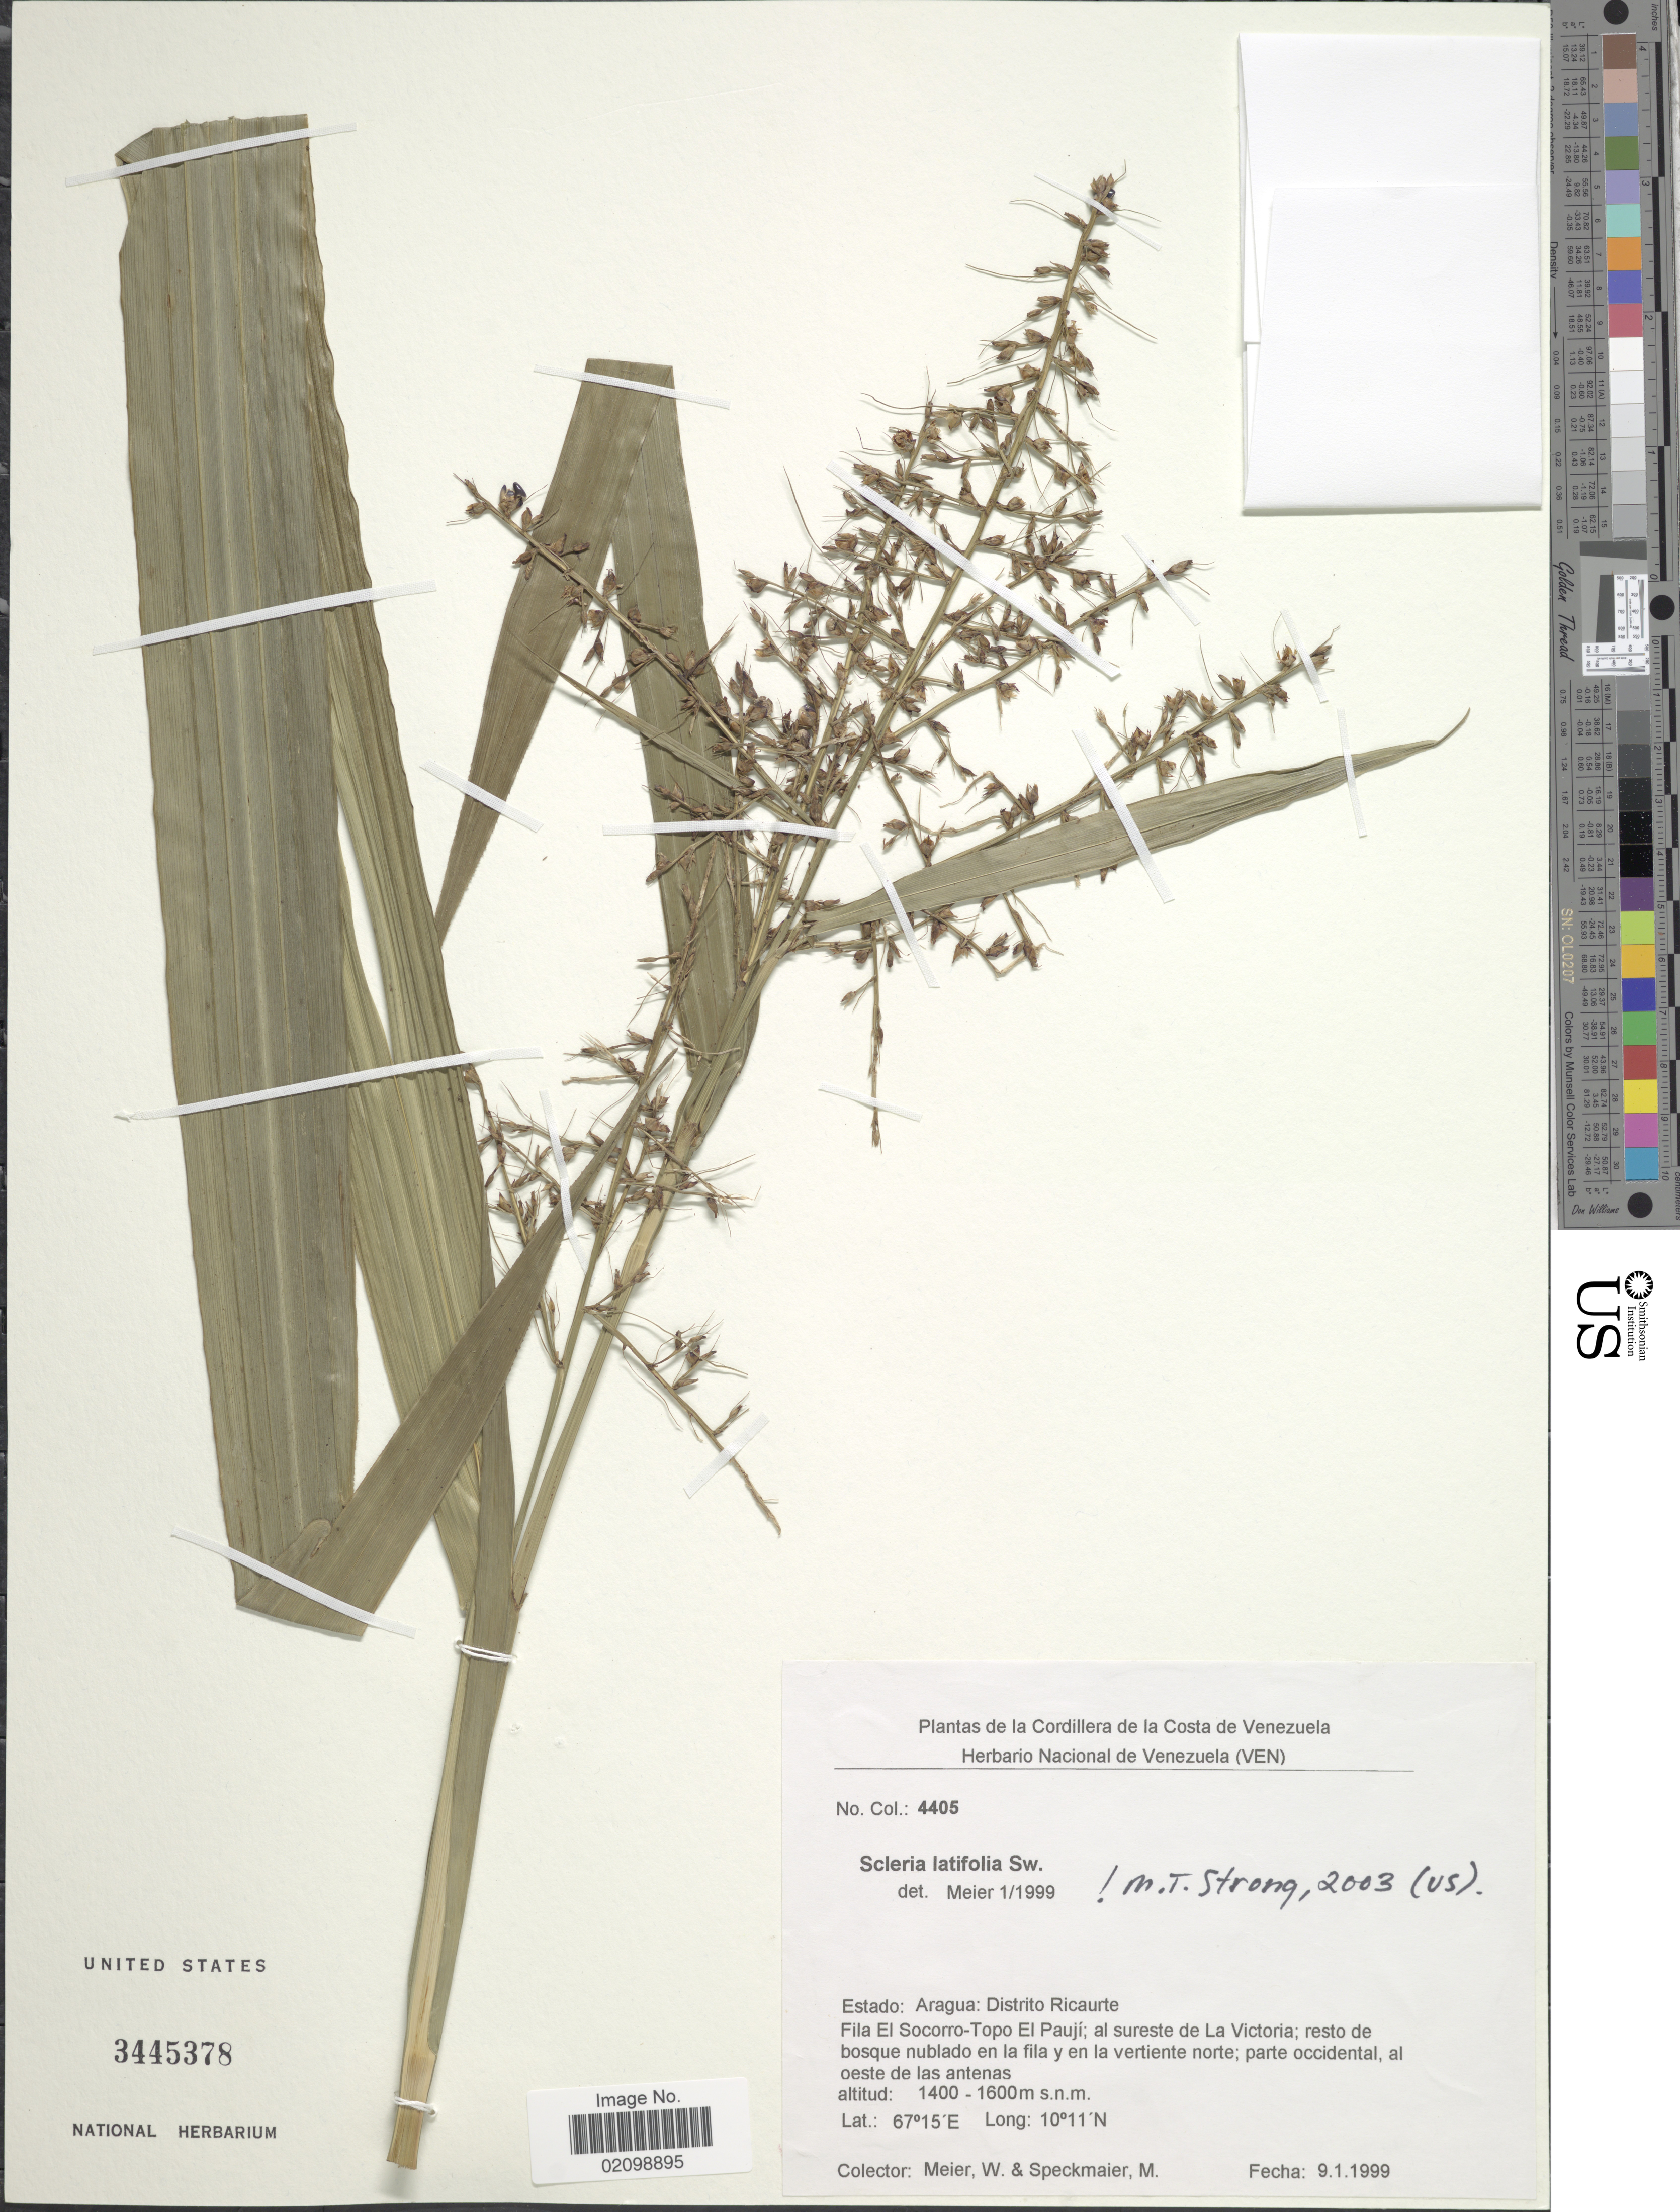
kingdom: Plantae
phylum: Tracheophyta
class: Liliopsida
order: Poales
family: Cyperaceae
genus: Scleria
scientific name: Scleria latifolia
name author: Sw.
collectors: W. Meier & M. Speckmaier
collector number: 4405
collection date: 1999-01-09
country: Venezuela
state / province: Aragua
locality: Estado: Aragia: Distrito Ricaurte, Fila El Socorro-Topo El Pauji; al sureste de La Victoria; rest de bosque nublado enla fila y en la vertiente norte.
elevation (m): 1400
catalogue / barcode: US 3445378